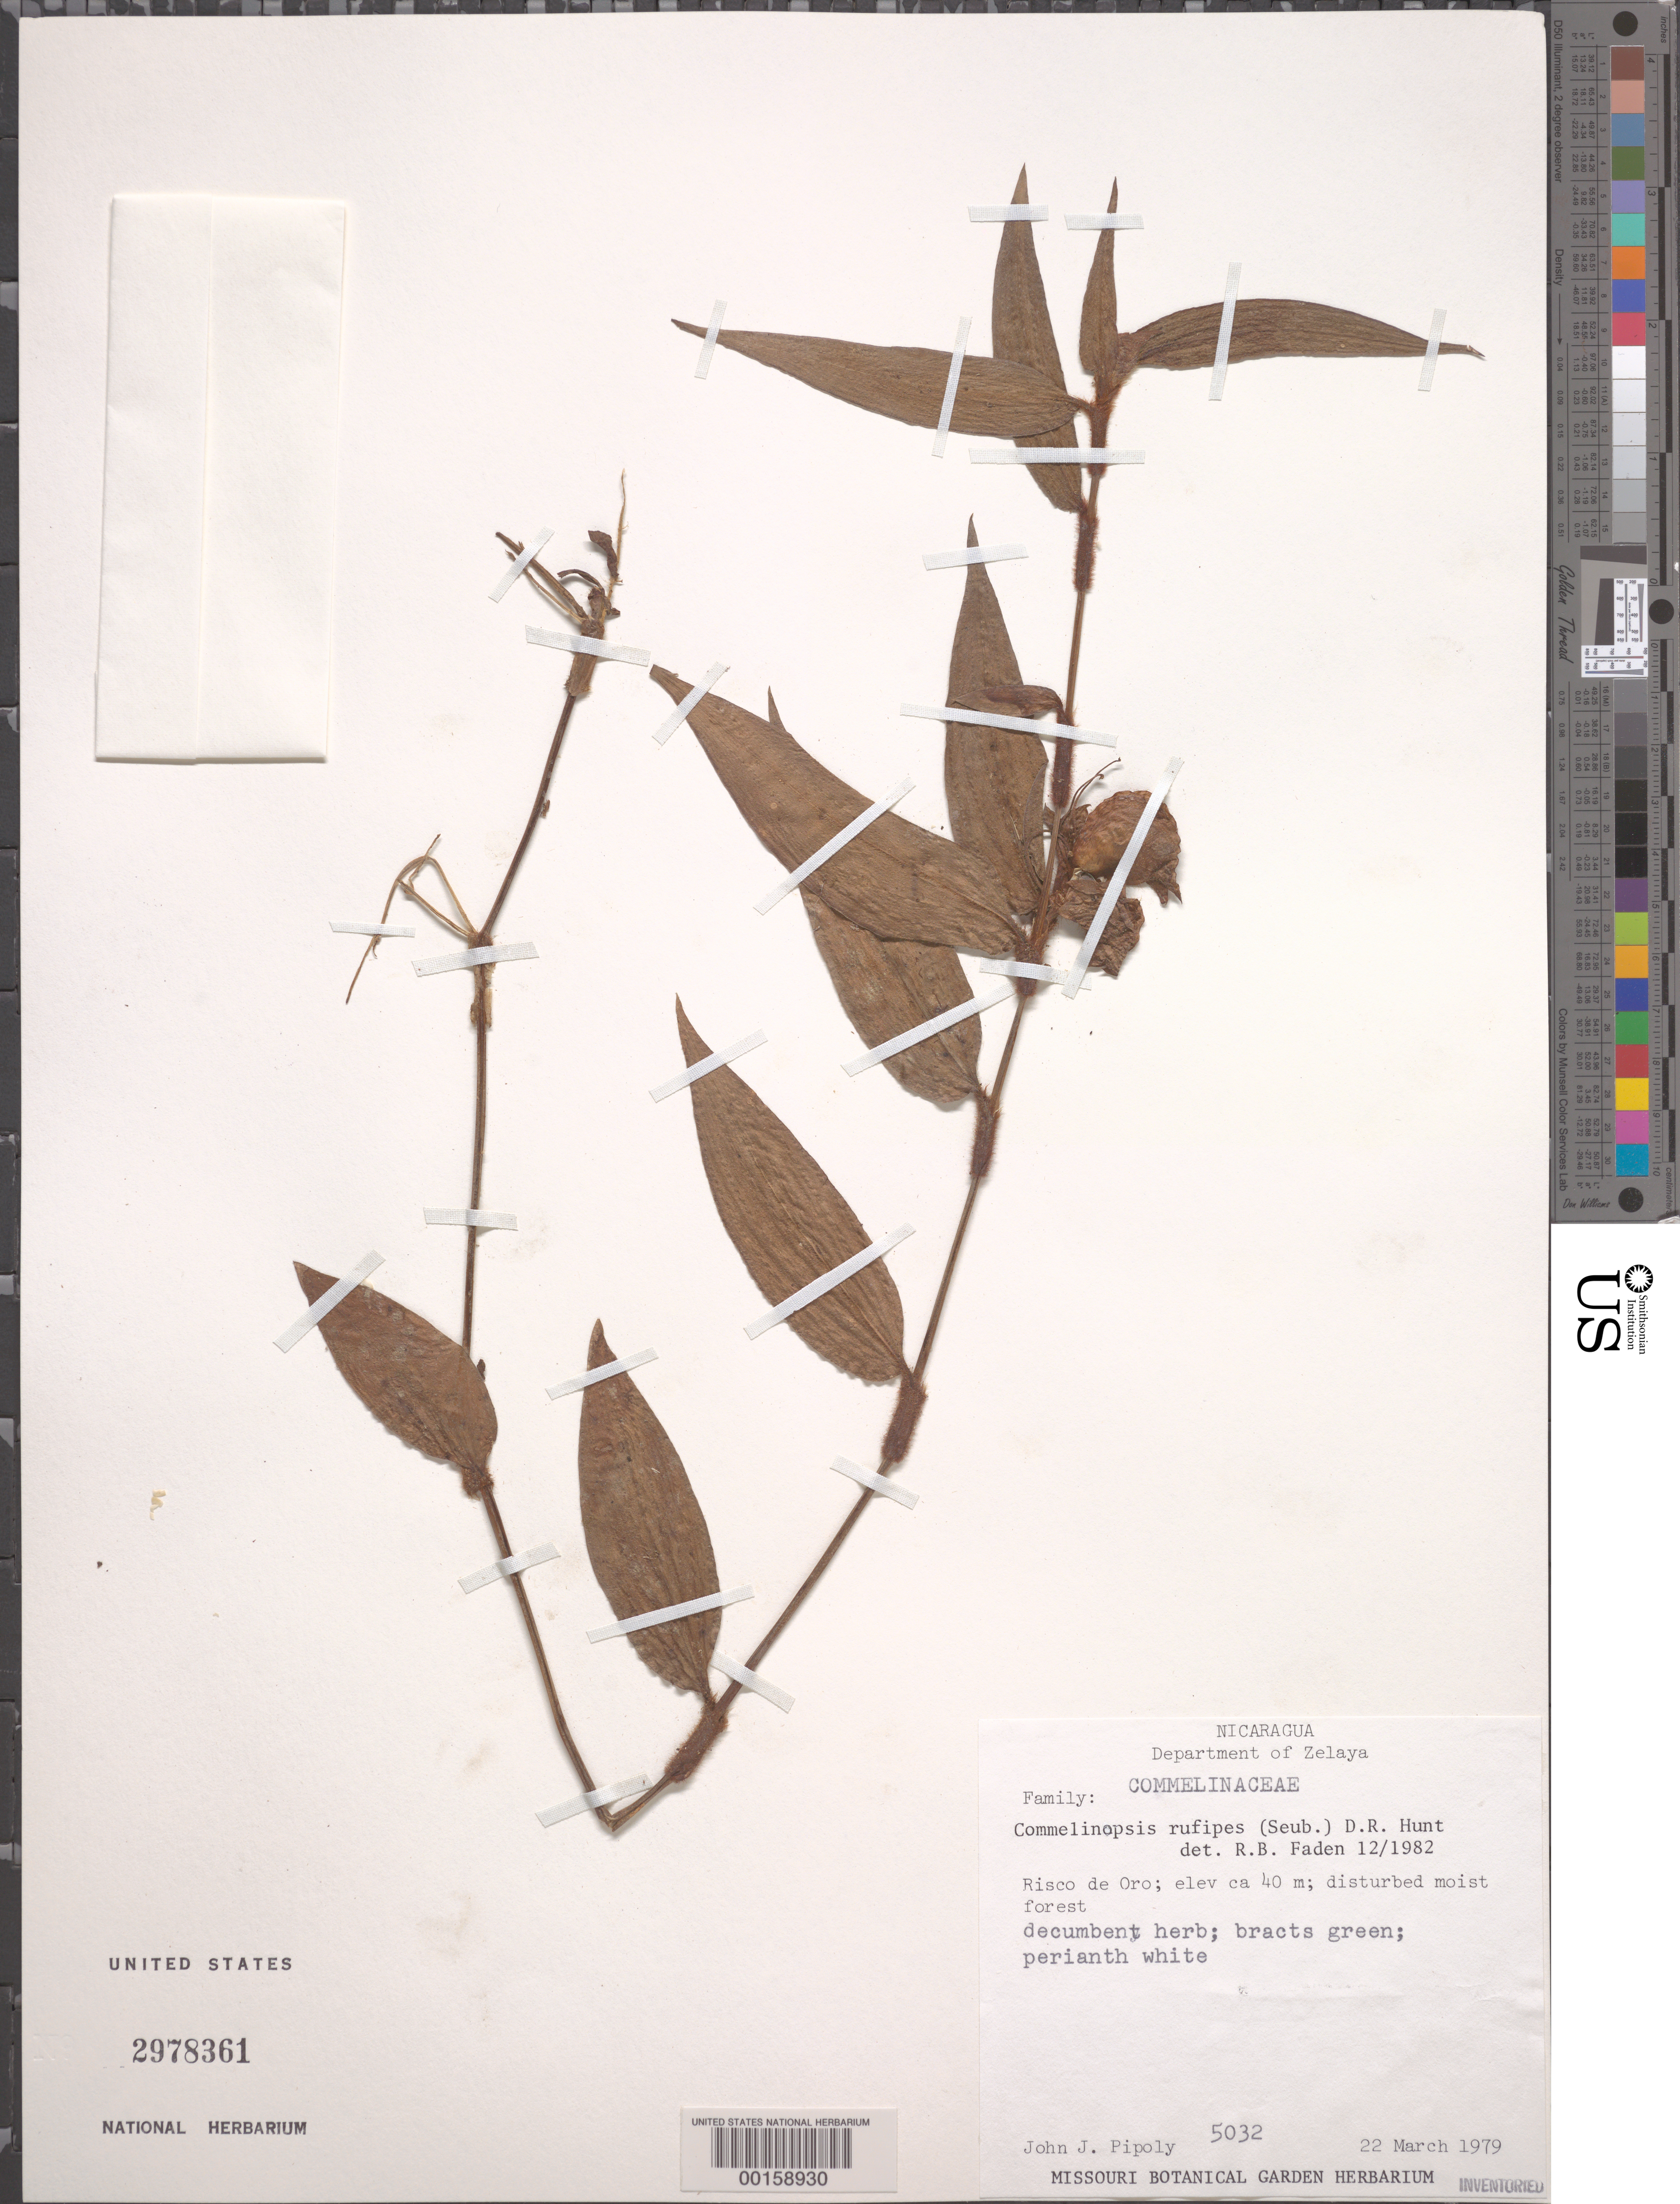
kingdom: Plantae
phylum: Tracheophyta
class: Liliopsida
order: Commelinales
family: Commelinaceae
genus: Commelina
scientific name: Commelina rufipes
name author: Seub.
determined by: Faden, Robert B., (US), Smithsonian Institution - National Museum of Natural History (UNITED STATES)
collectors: J. J. Pipoly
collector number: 5032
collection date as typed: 22 Mar 1979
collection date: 1979-03-22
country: Nicaragua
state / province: Atlántico Norte / Atlántico Sur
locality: Risco de oro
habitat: Disturbed moist forest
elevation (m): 40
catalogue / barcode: US 2978361